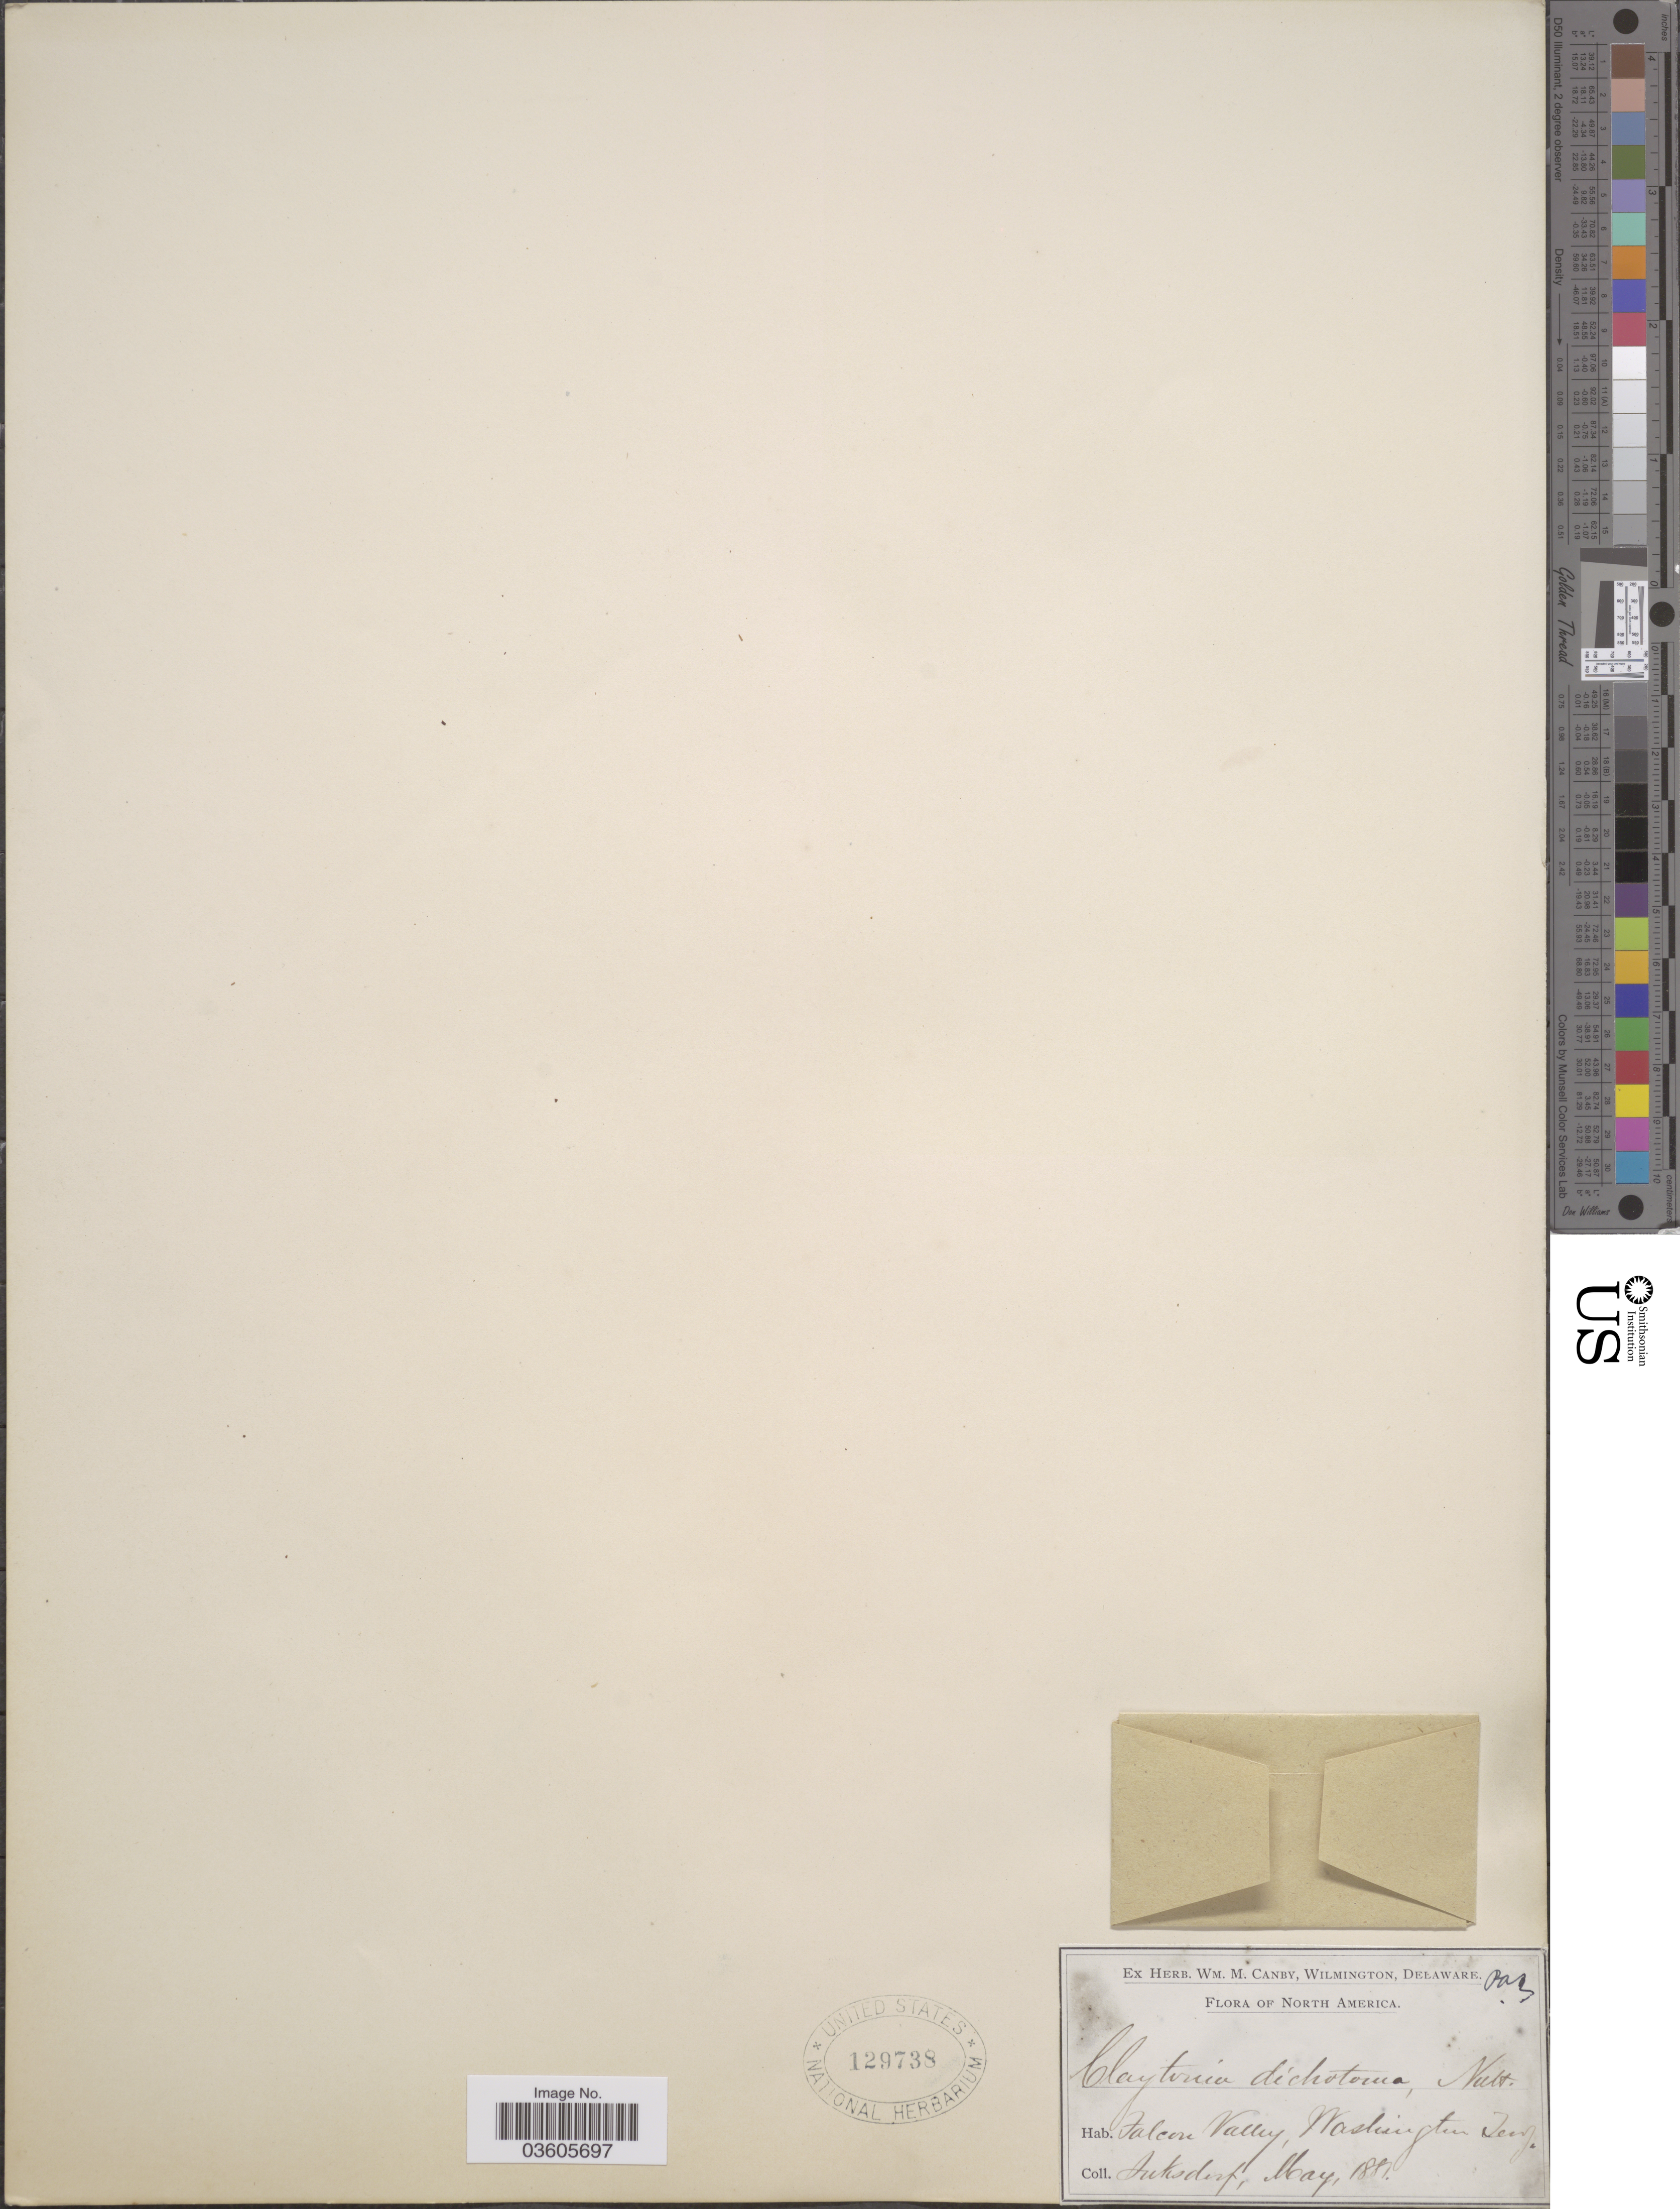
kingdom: Plantae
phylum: Tracheophyta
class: Magnoliopsida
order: Caryophyllales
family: Montiaceae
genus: Montia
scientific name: Montia dichotoma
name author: (Nutt.) Howell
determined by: Strong, Mark T., (BOT), Smithsonian Institution - National Museum of Natural History (UNITED STATES)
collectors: -- Suksdorf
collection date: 1881-05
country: United States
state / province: Washington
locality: Falcon Valley, Washington Terry.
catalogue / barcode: US 129738